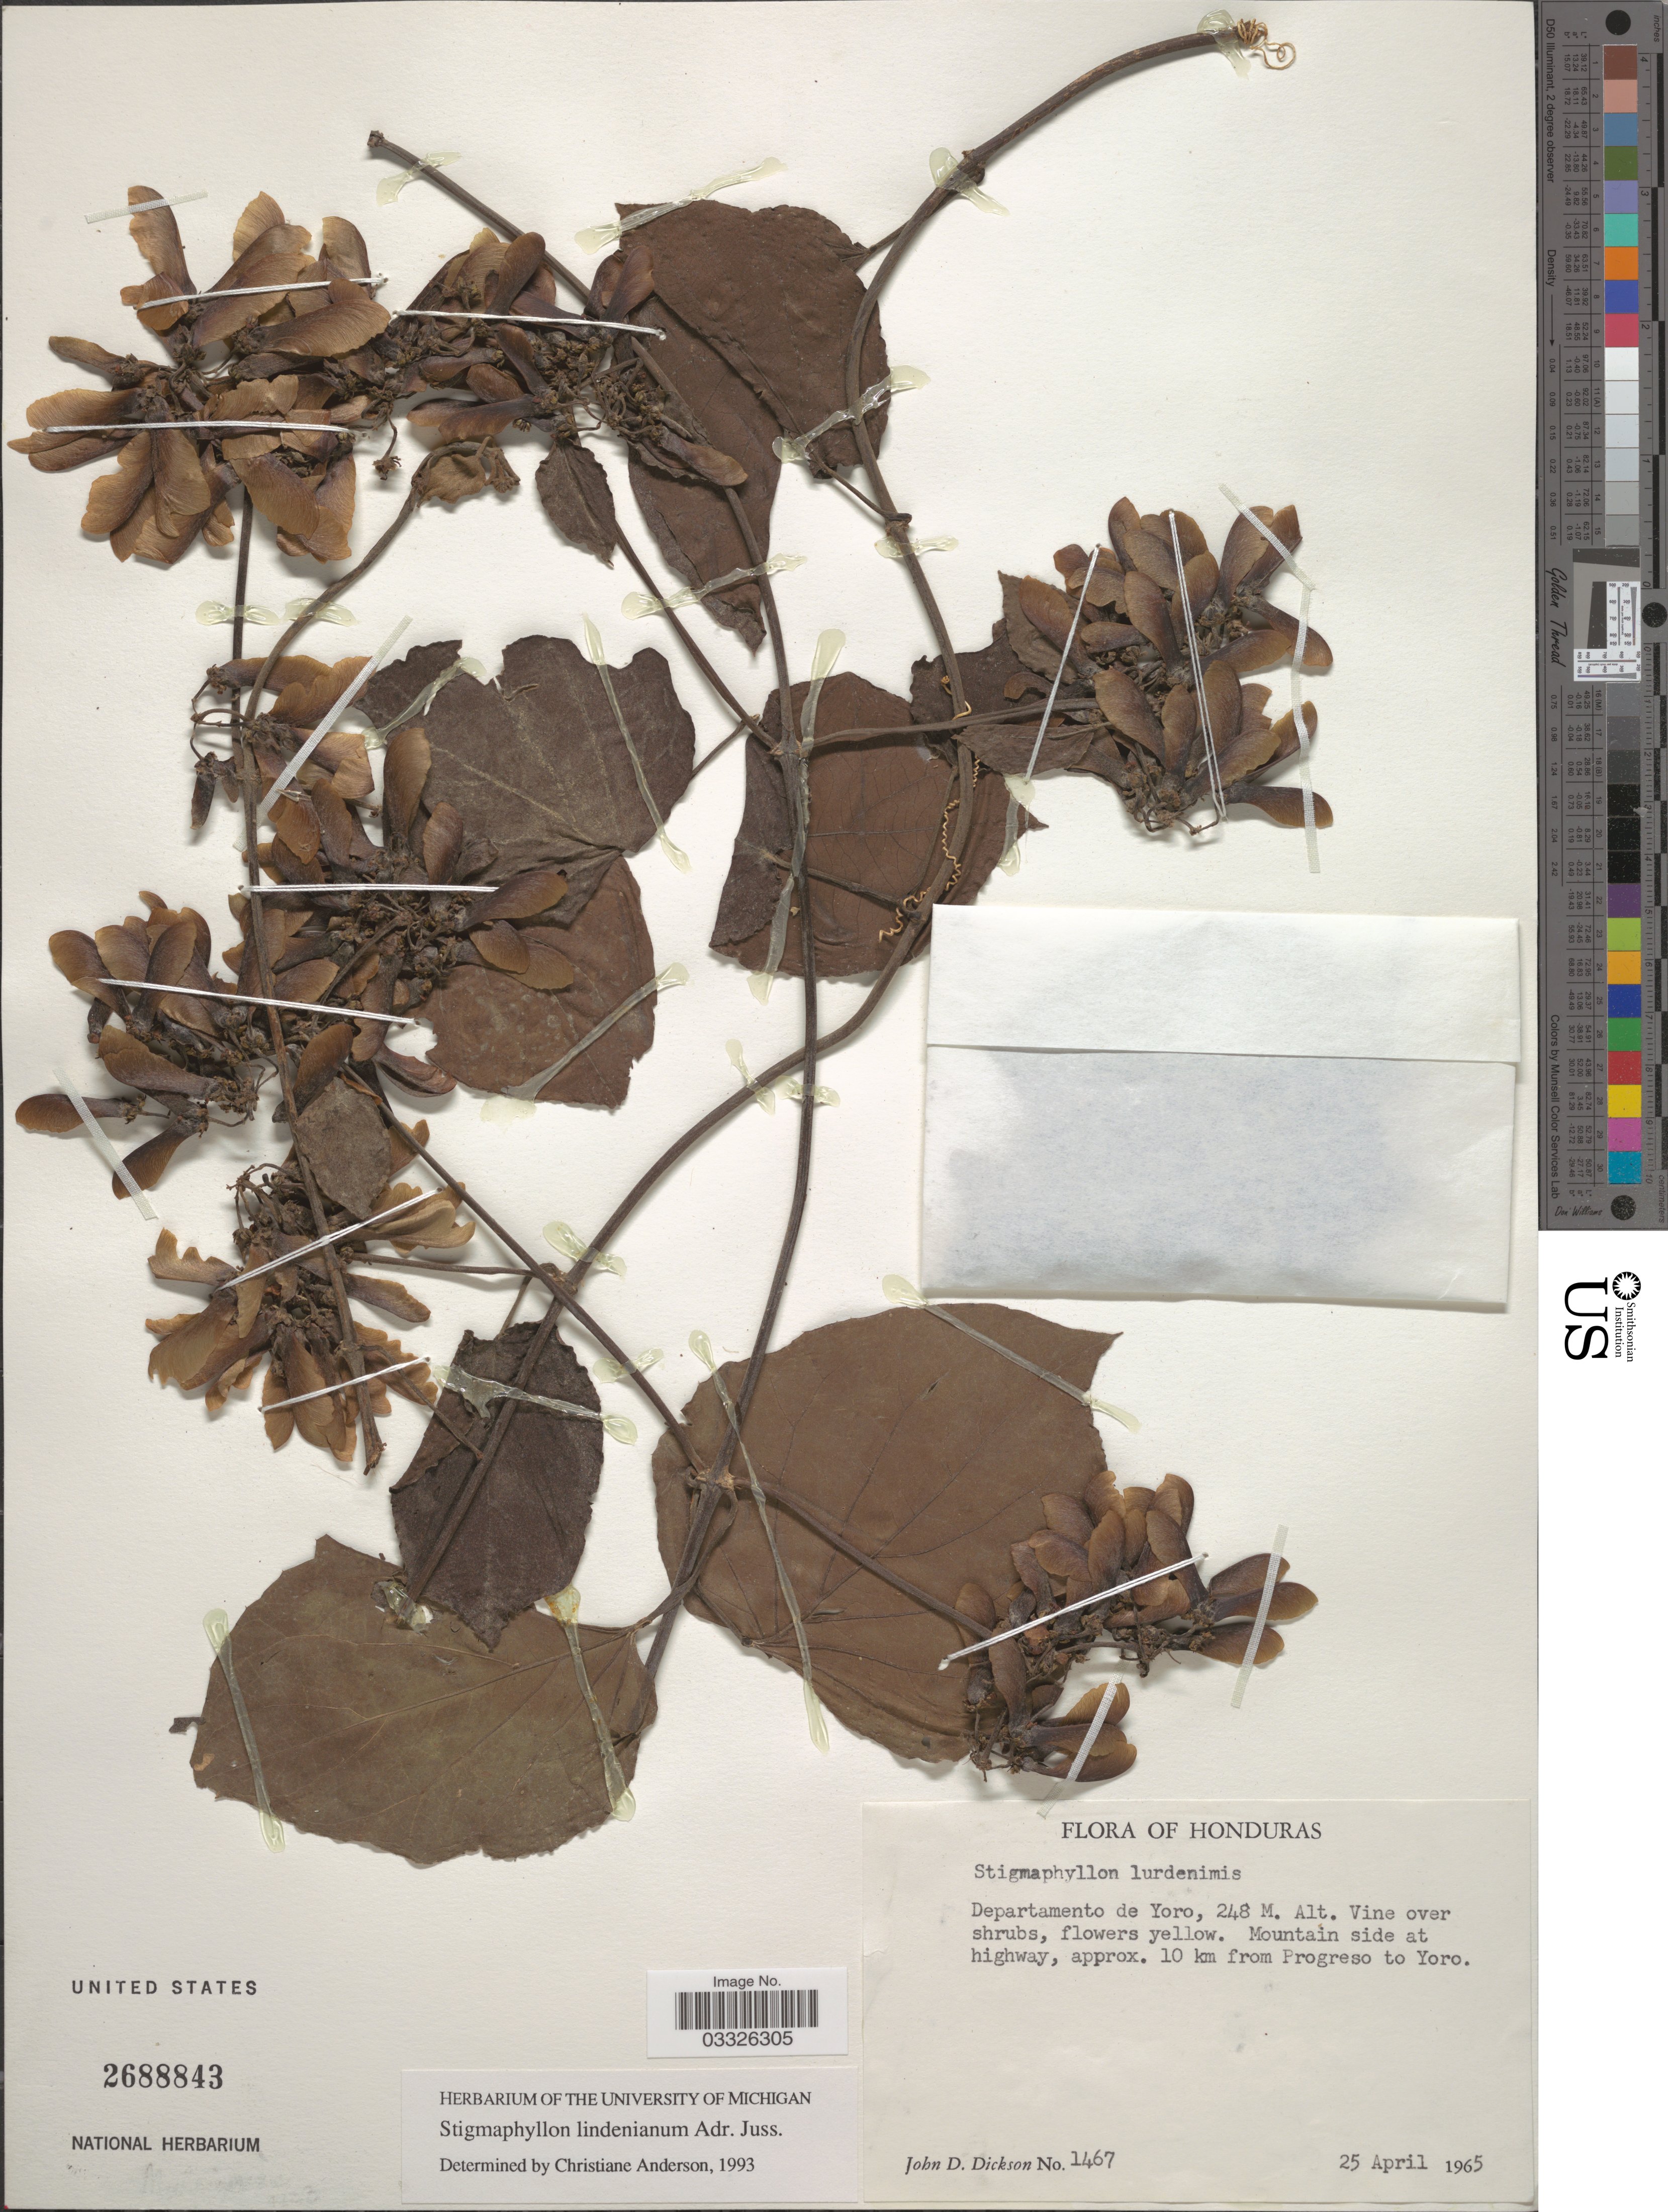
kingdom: Plantae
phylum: Tracheophyta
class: Magnoliopsida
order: Malpighiales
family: Malpighiaceae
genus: Stigmaphyllon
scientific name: Stigmaphyllon lindenianum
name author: A. Juss.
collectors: J. Dickson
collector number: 1467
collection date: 1965-04-25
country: Honduras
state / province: Yoro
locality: Departamento de Yoro. Mountain side at highway, approx. 10 km from Progreso to Yoro.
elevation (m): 248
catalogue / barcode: US 2688843